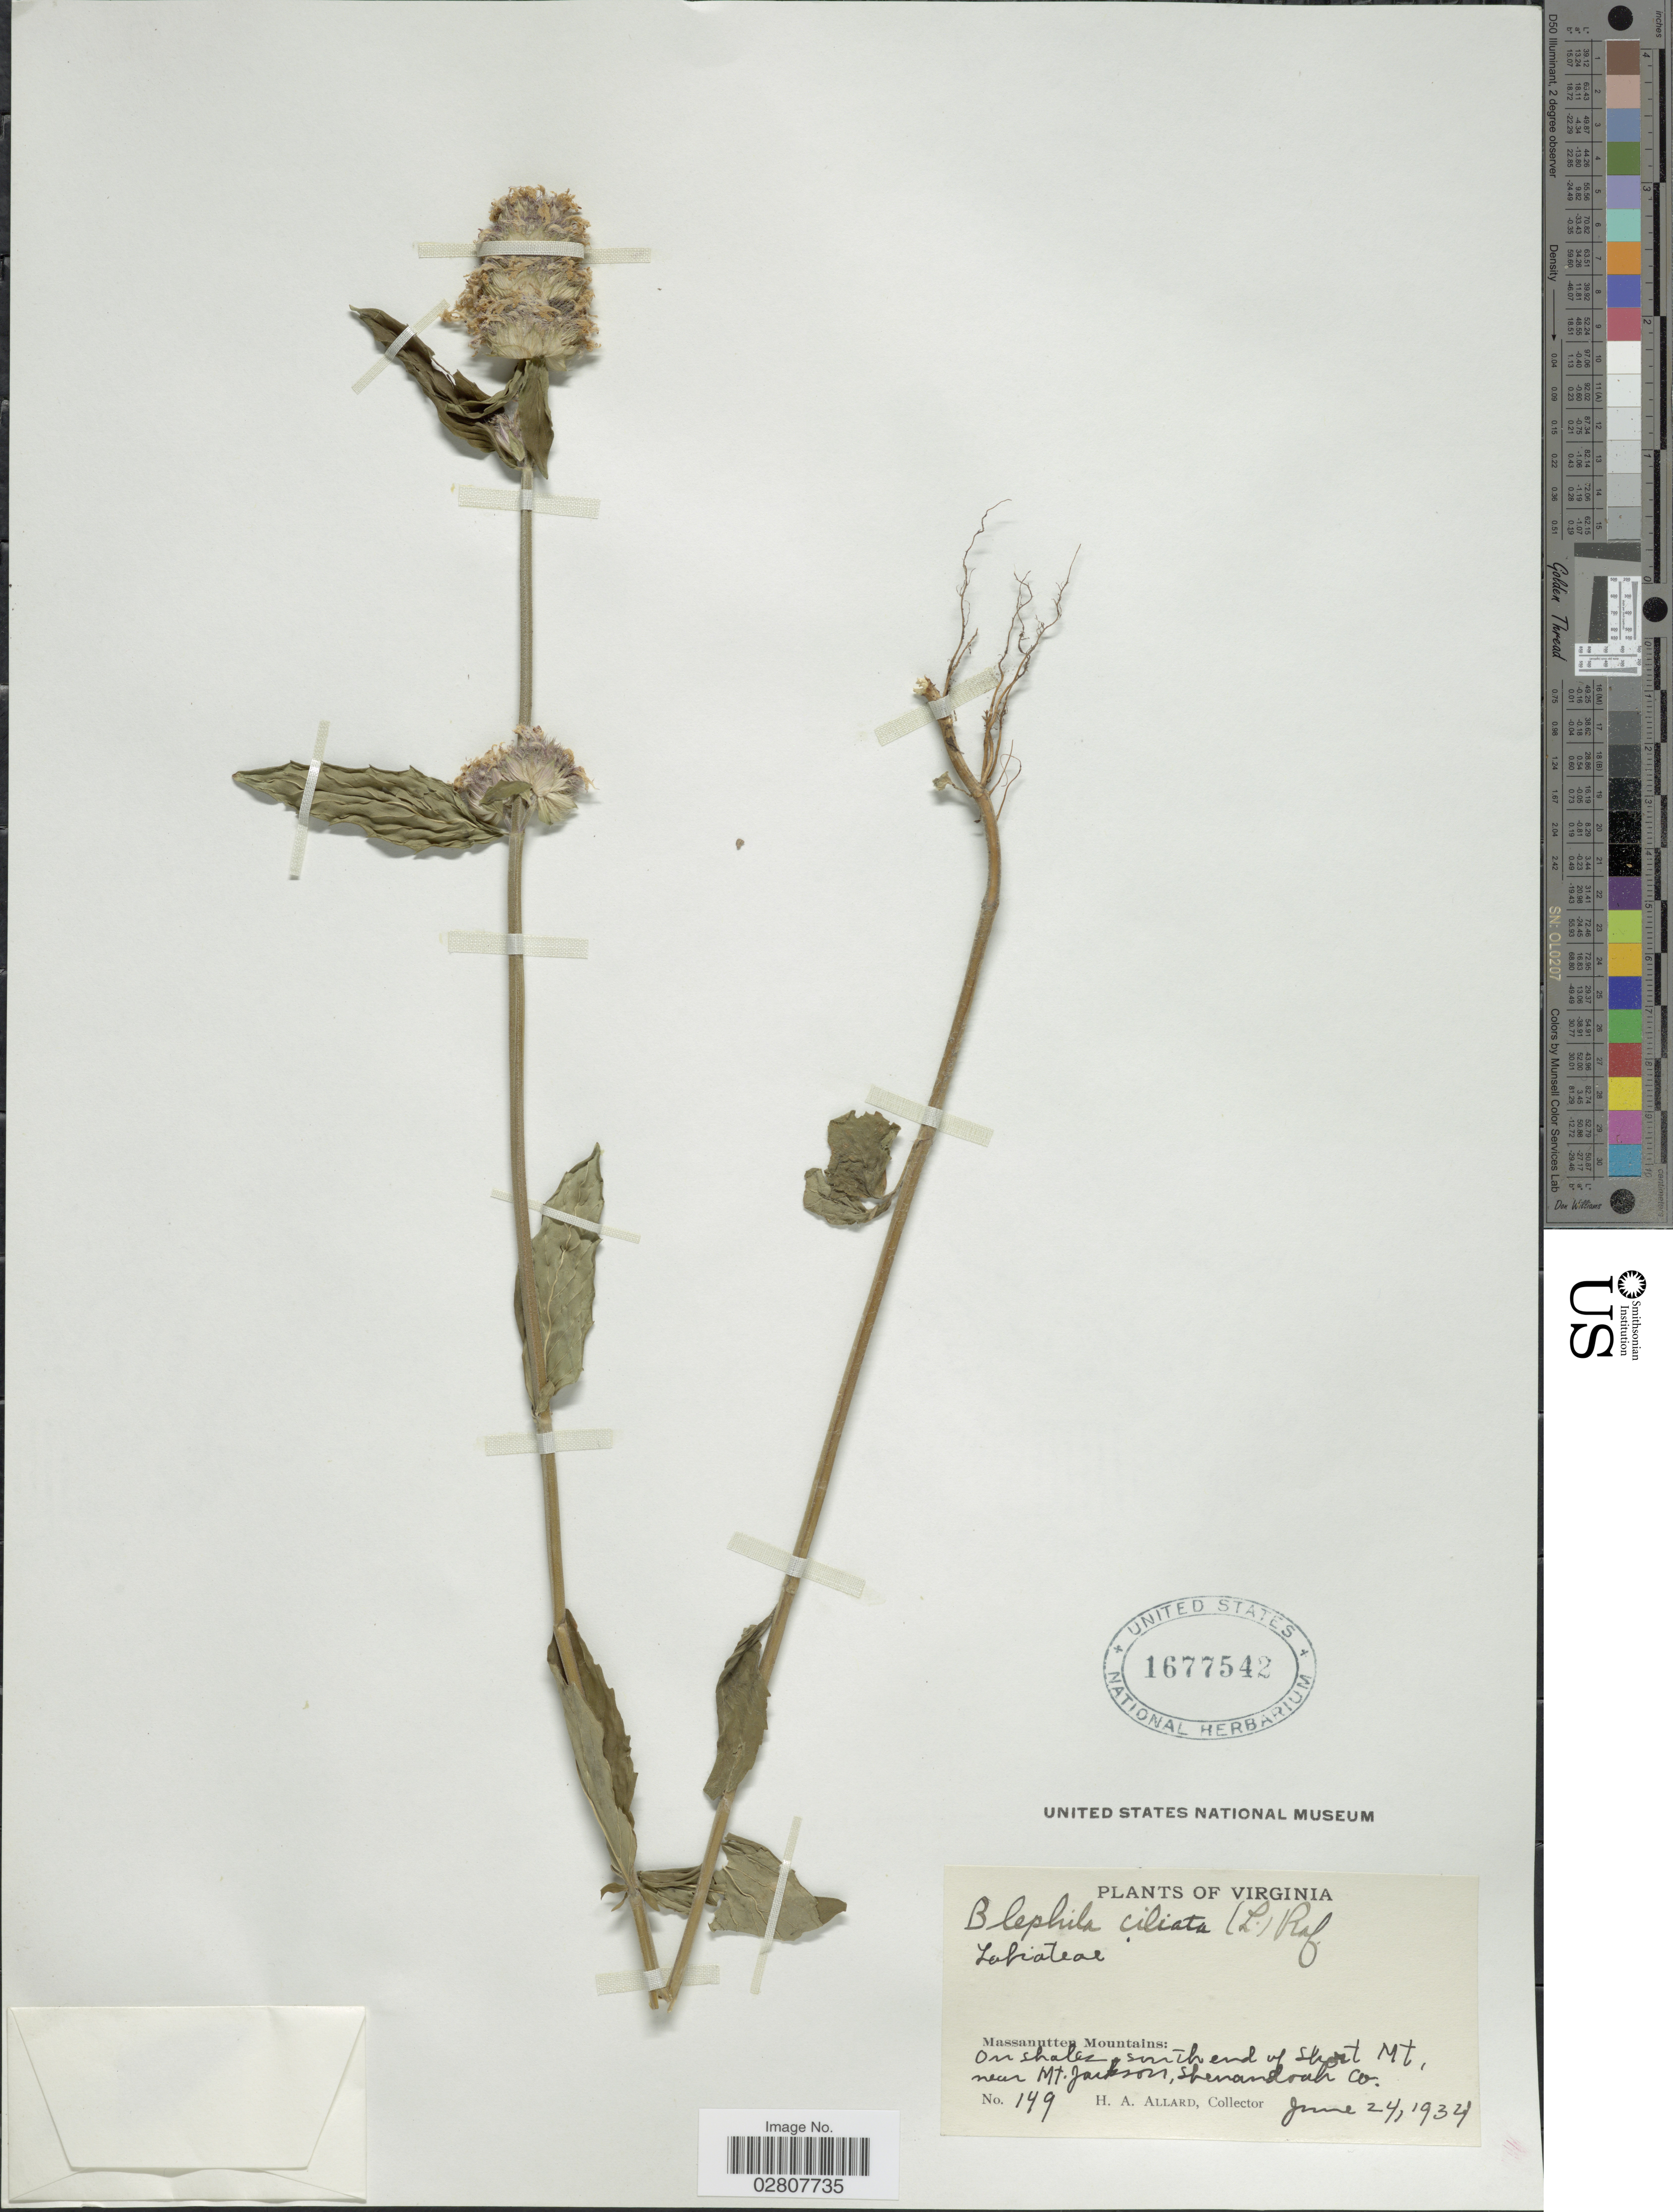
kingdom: Plantae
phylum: Tracheophyta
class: Magnoliopsida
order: Lamiales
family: Lamiaceae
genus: Blephilia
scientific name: Blephilia ciliata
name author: (L.) Raf. ex Benth.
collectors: H. A. Allard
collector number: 149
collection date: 1934-06-24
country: United States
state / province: Virginia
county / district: Shenandoah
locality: Massanutten Mountains: On shales south end of Short Mt, near Mt. Jackson, Shenandoah Co.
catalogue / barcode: US 1677542